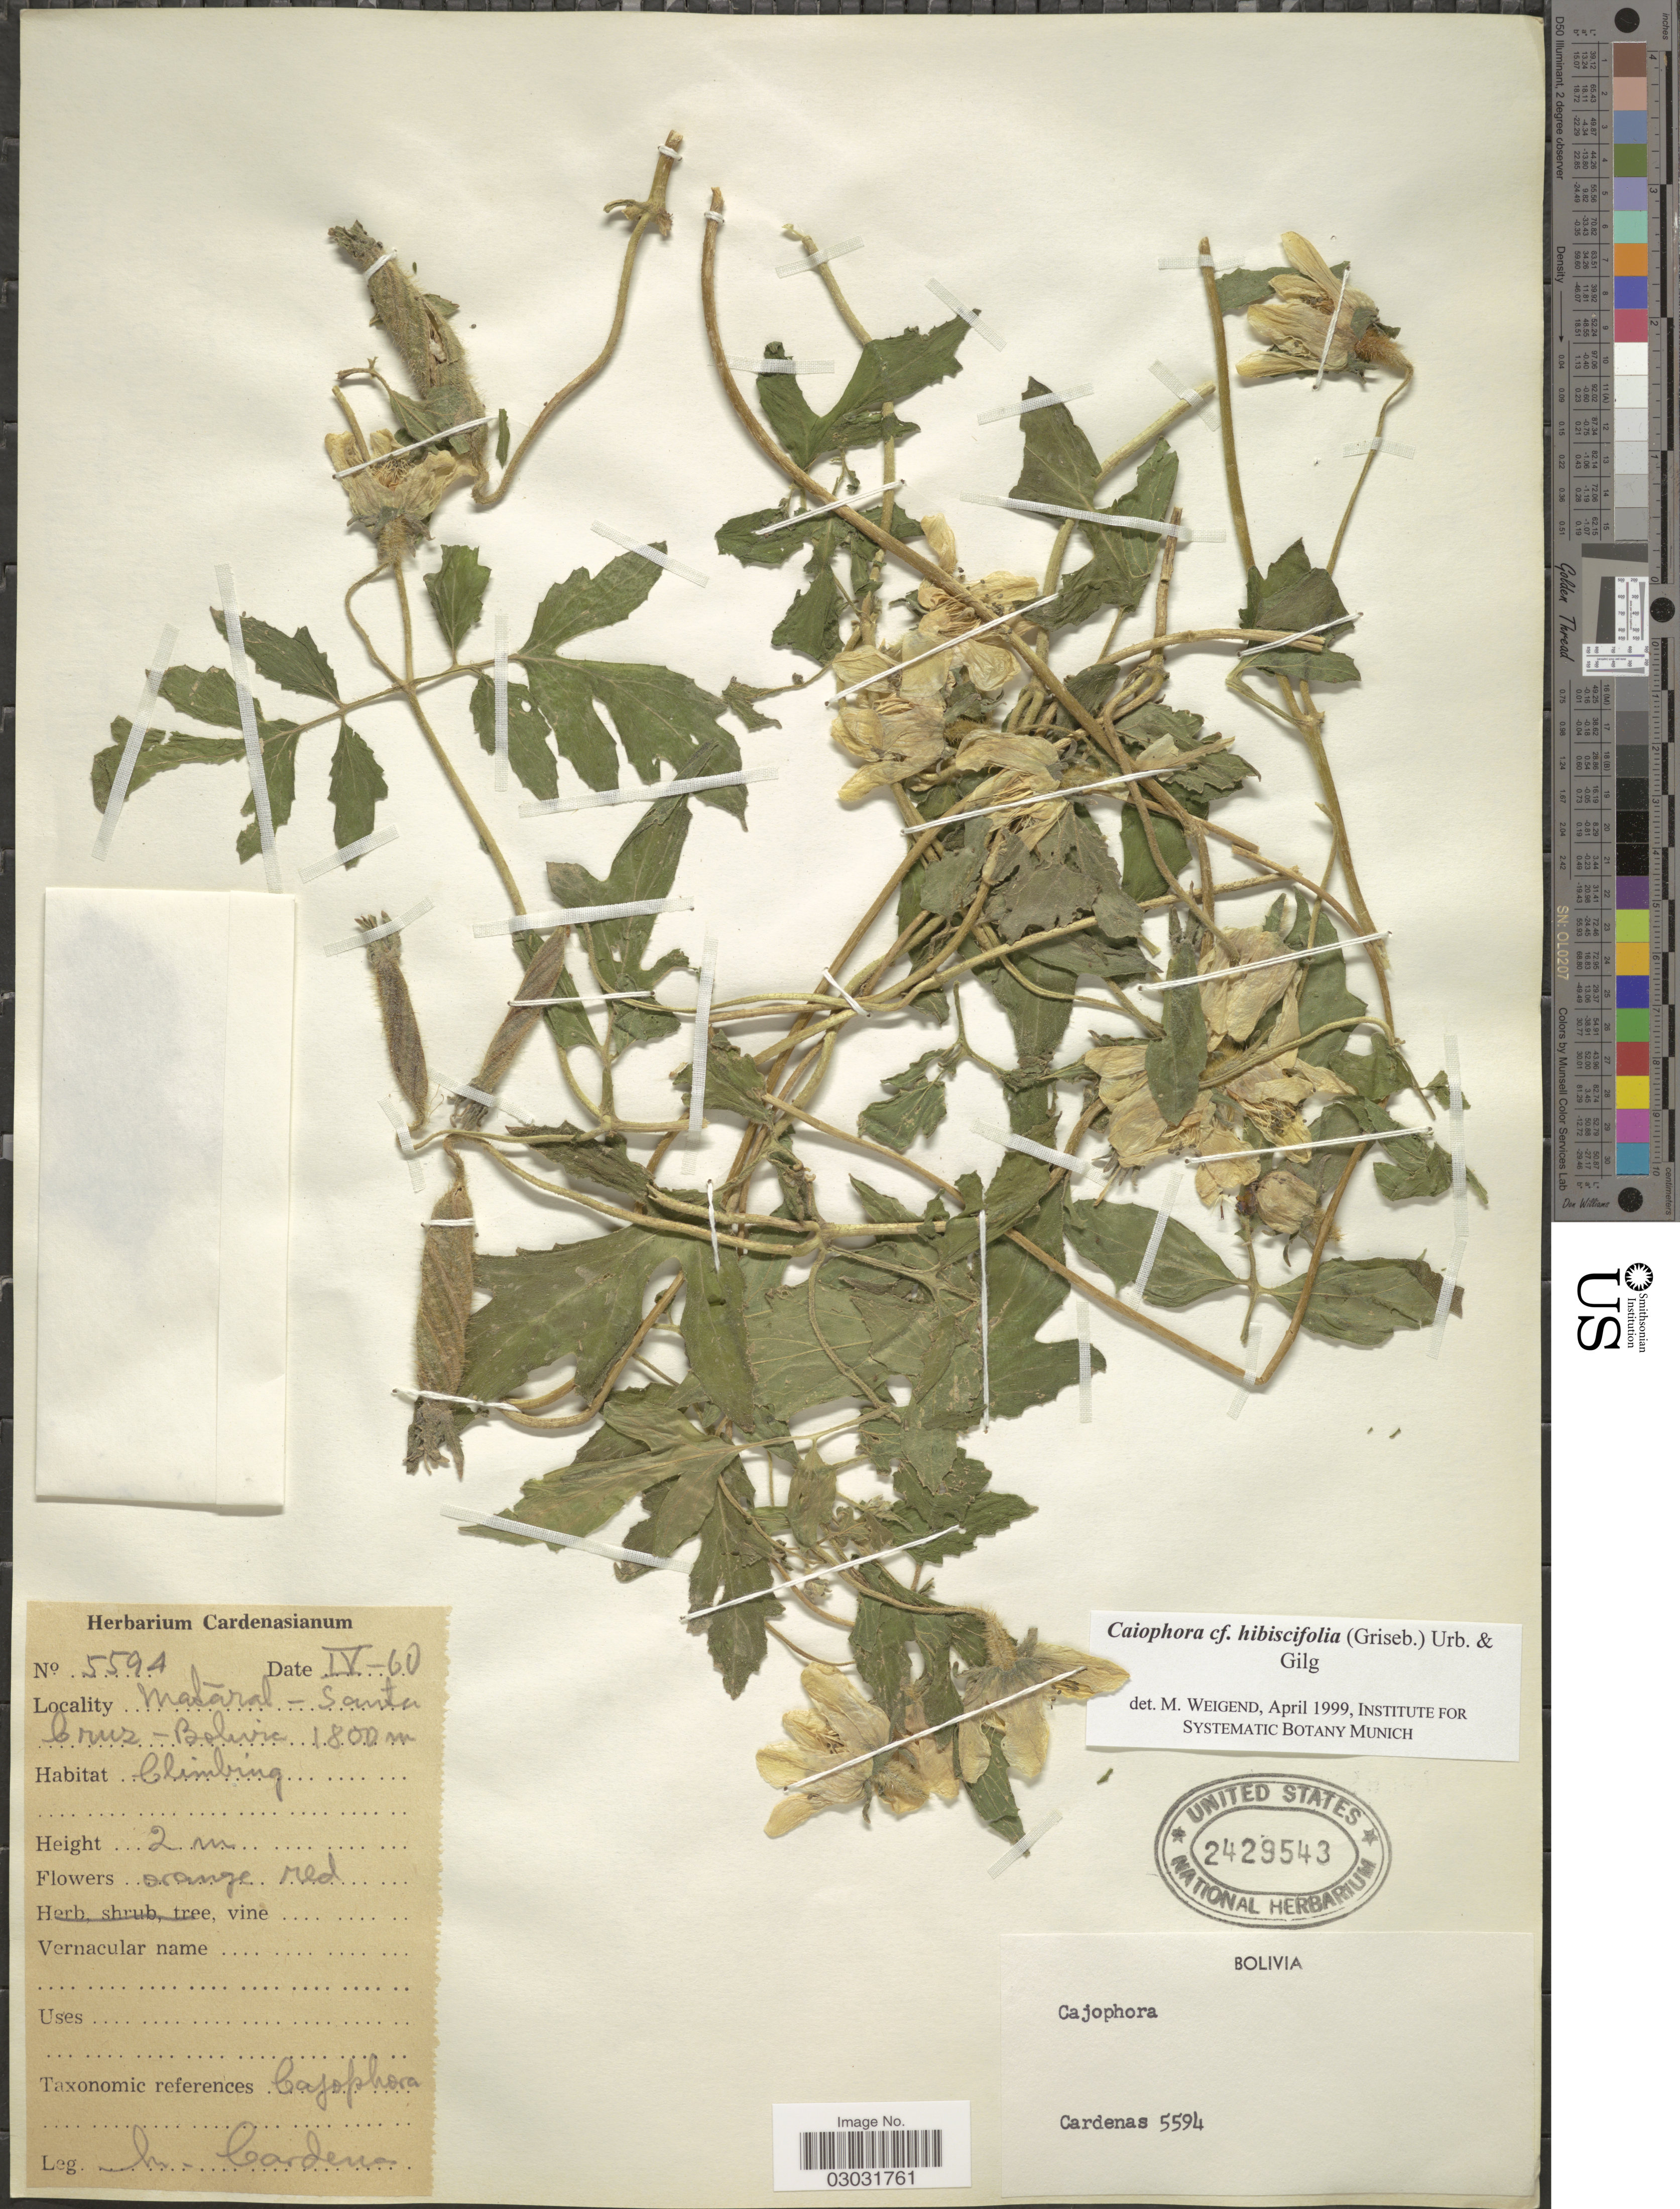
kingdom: Plantae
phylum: Tracheophyta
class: Magnoliopsida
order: Cornales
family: Loasaceae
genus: Caiophora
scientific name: Caiophora hibiscifolia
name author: (Griseb.) Urb. & Gilg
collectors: M. Cárdenas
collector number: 5594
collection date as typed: Transcribed d/m/y: /4/60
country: Bolivia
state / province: Santa Cruz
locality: Mataral.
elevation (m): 1800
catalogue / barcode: US 2429543